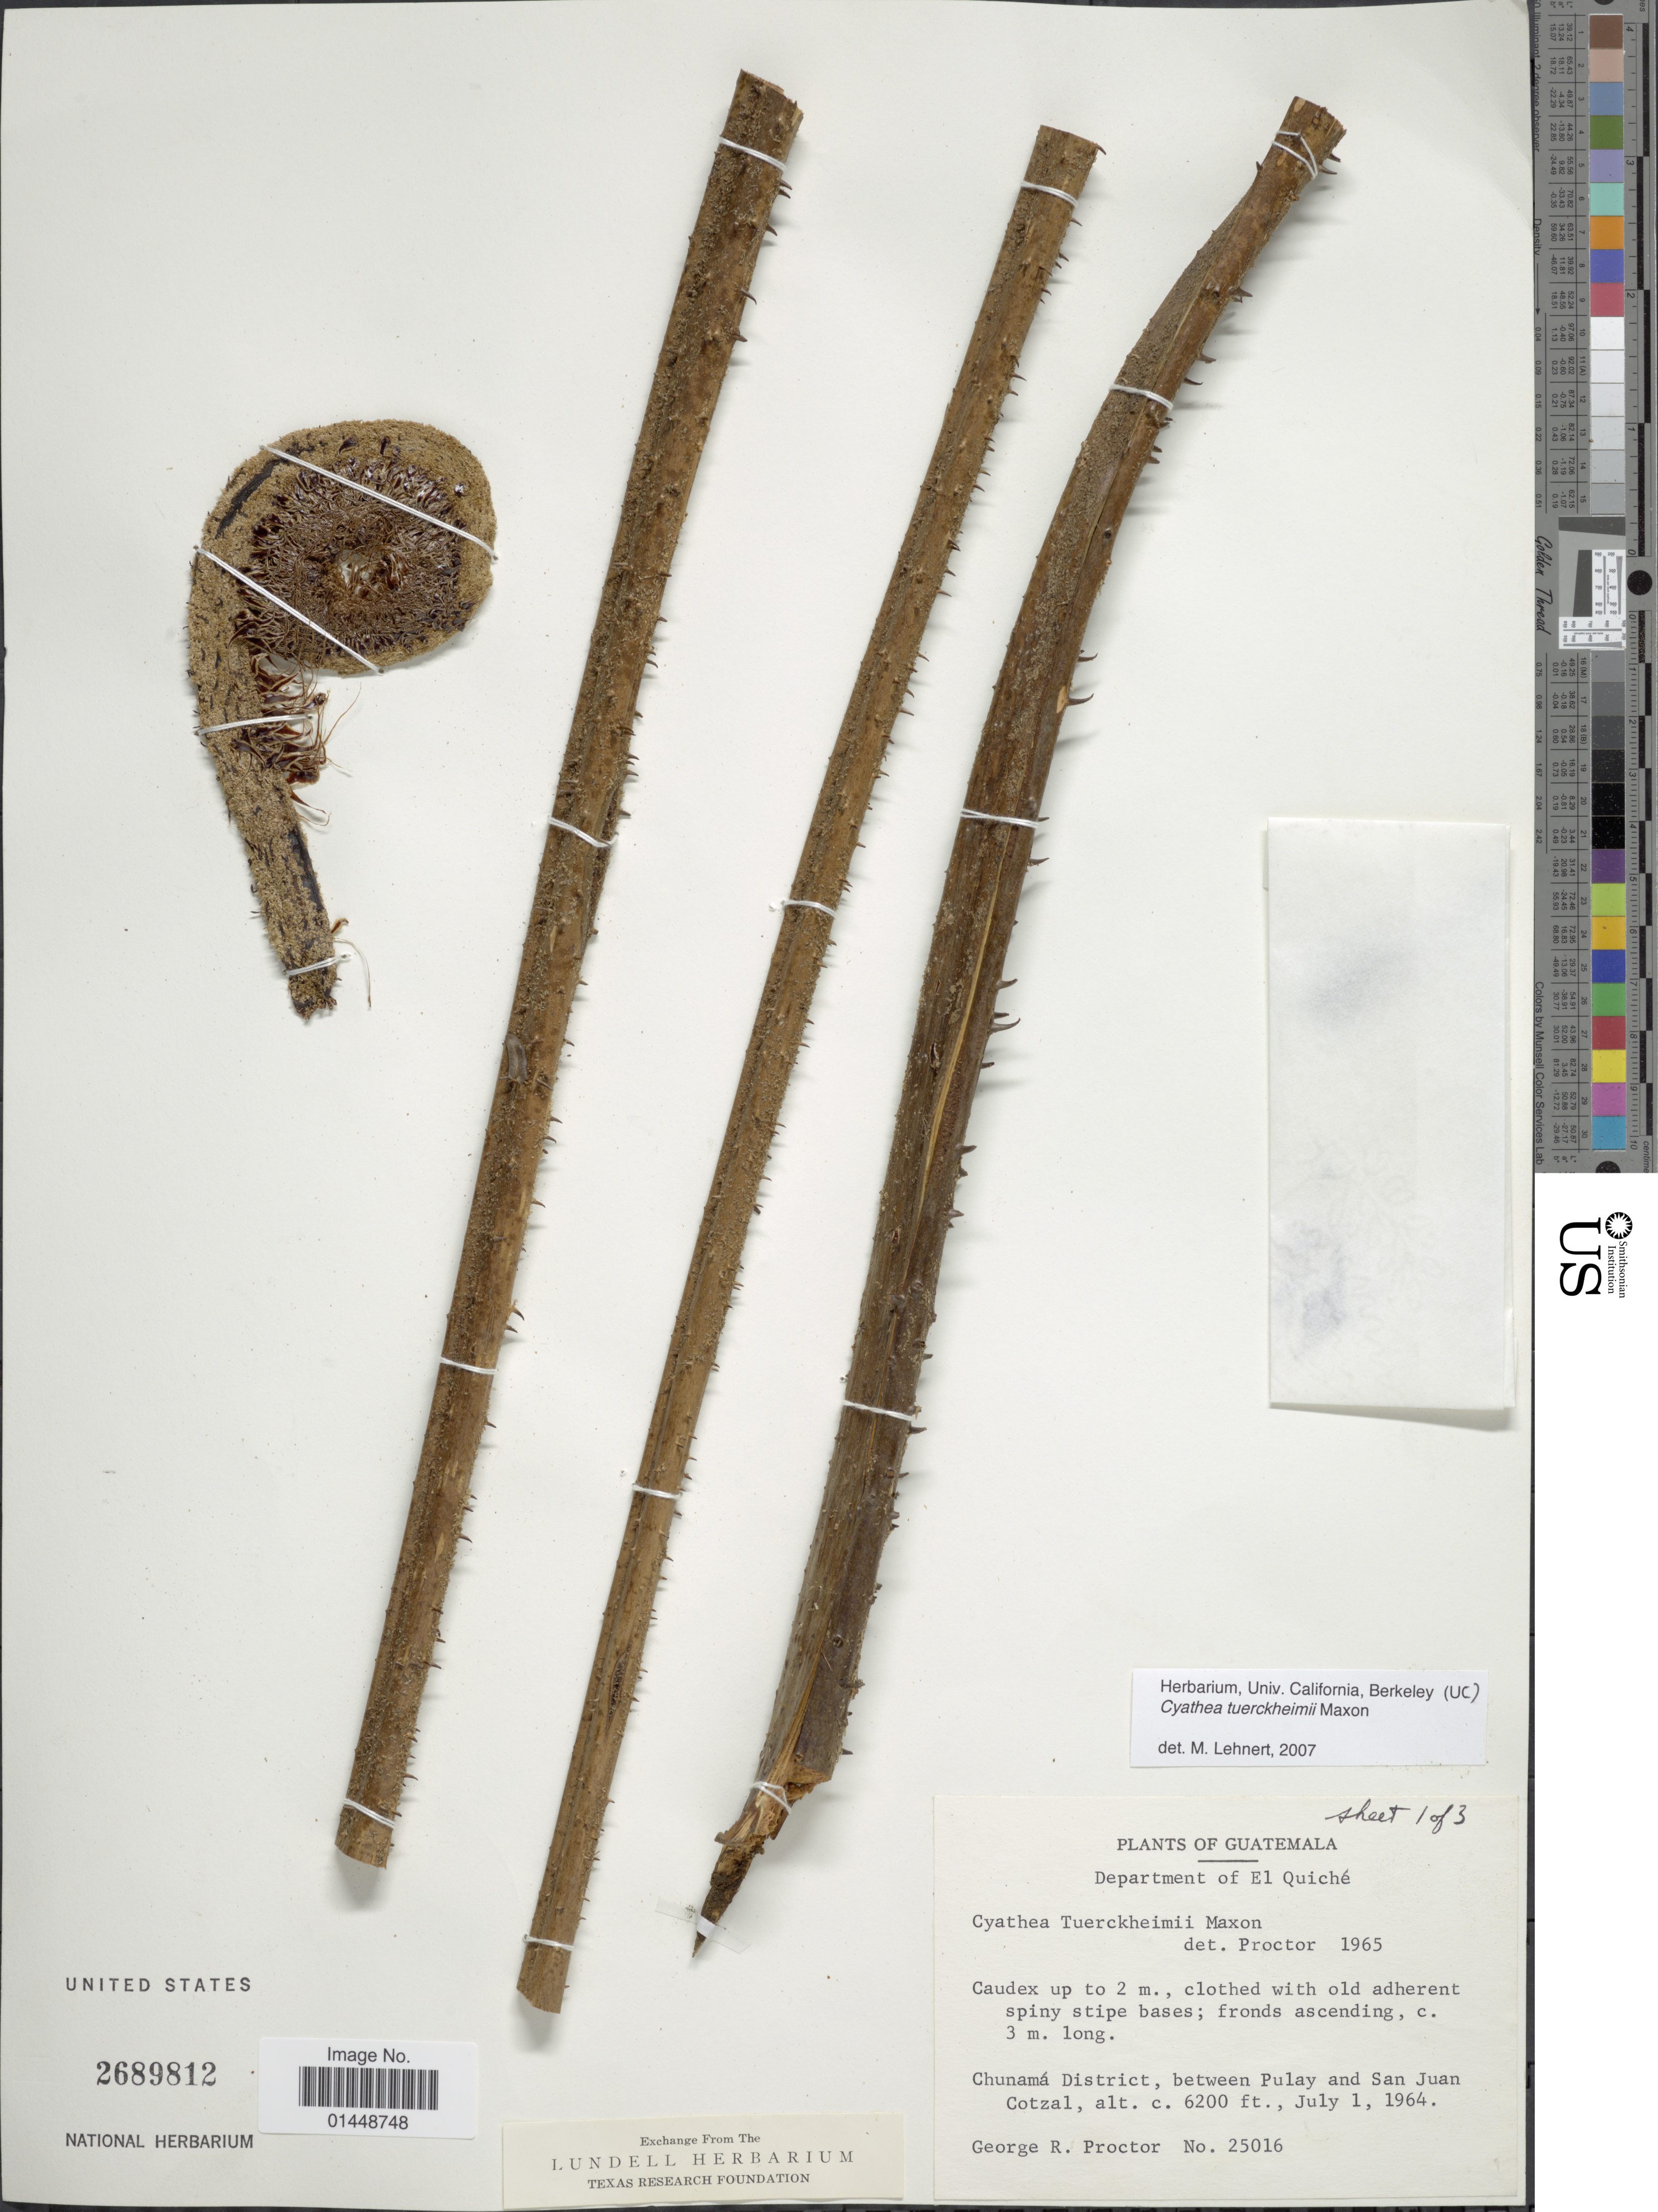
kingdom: Plantae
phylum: Tracheophyta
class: Polypodiopsida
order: Cyatheales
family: Cyatheaceae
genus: Cyathea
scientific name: Cyathea divergens var. tuerckheimii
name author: (Maxon) R.M. Tryon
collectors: G. R. Proctor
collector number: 25016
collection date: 1964-07-01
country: Guatemala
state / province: El Quiché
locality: Department of El Quiché. Chunamá District, between Pulay and San Juan Cotzal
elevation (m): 1890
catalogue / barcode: US 2689812